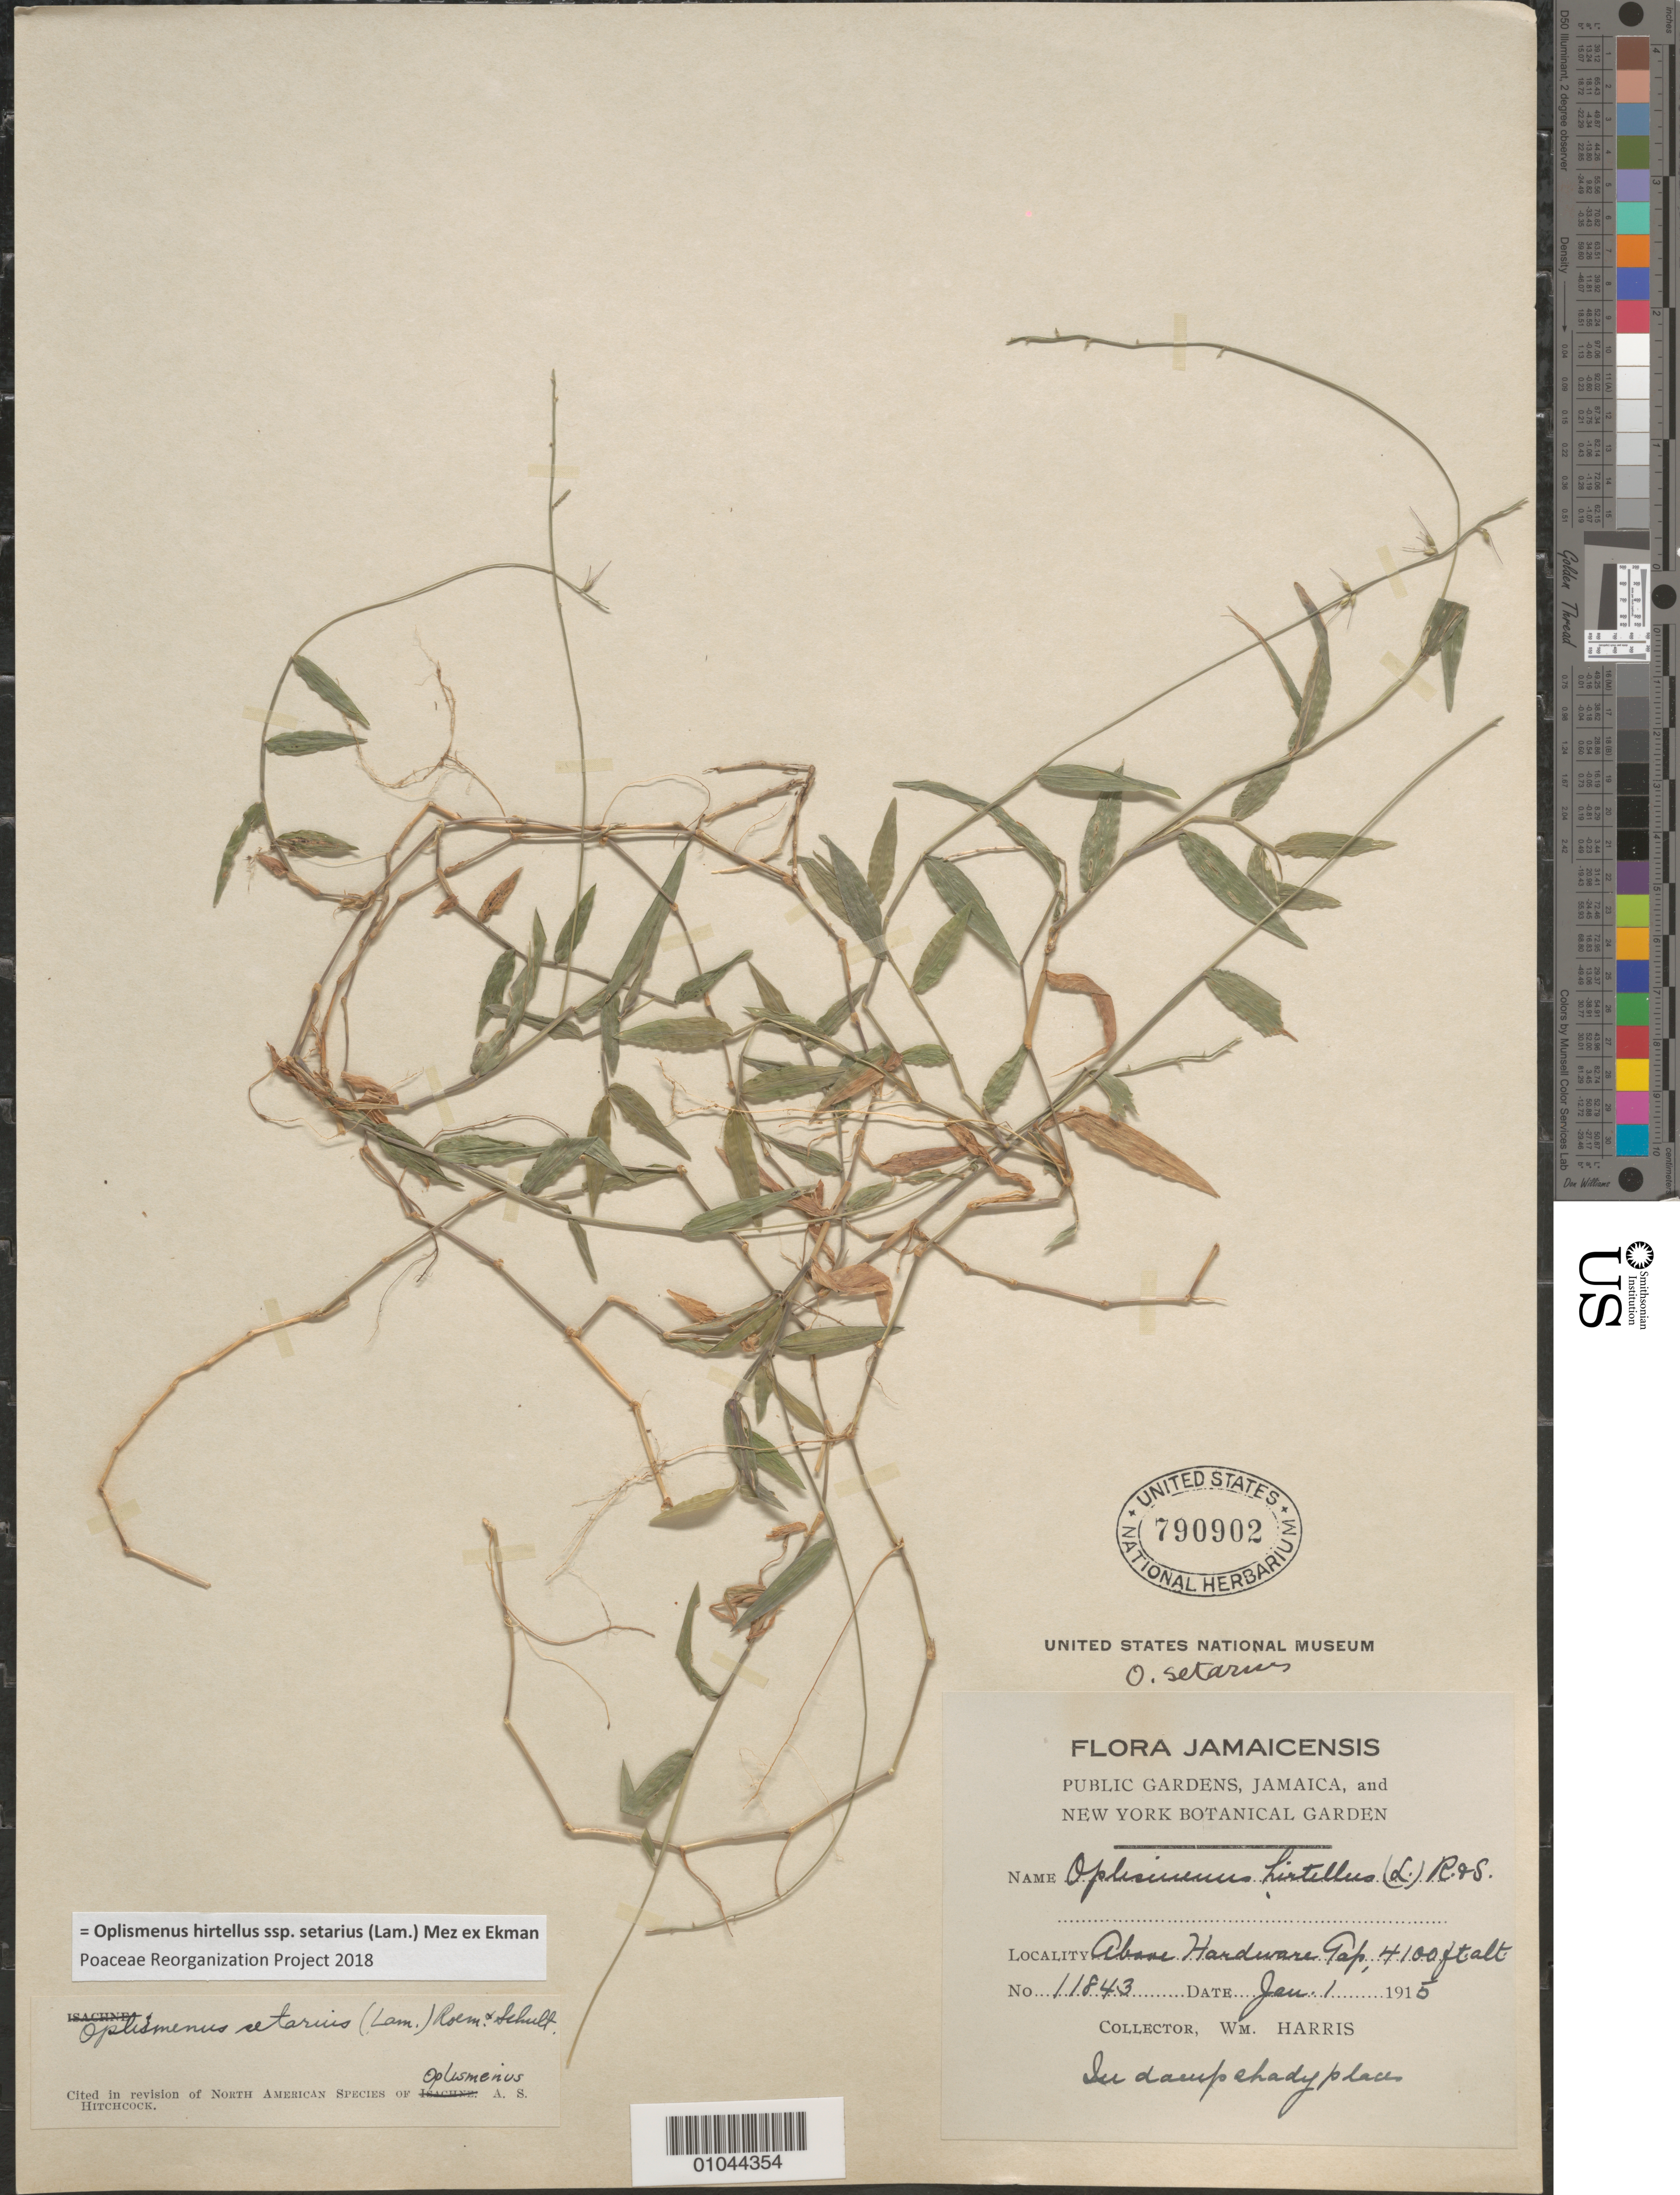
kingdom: Plantae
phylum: Tracheophyta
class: Liliopsida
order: Poales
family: Poaceae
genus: Oplismenus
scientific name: Oplismenus hirtellus subsp. setarius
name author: (Lam.) Mez ex Ekman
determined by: Poaceae Reorganization Project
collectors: W. Harris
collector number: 11843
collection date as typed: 01 Jan 1915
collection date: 1915-01-01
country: Jamaica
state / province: Portland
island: Jamaica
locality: Above Hardware Gap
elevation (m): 1250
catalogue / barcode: US 790902